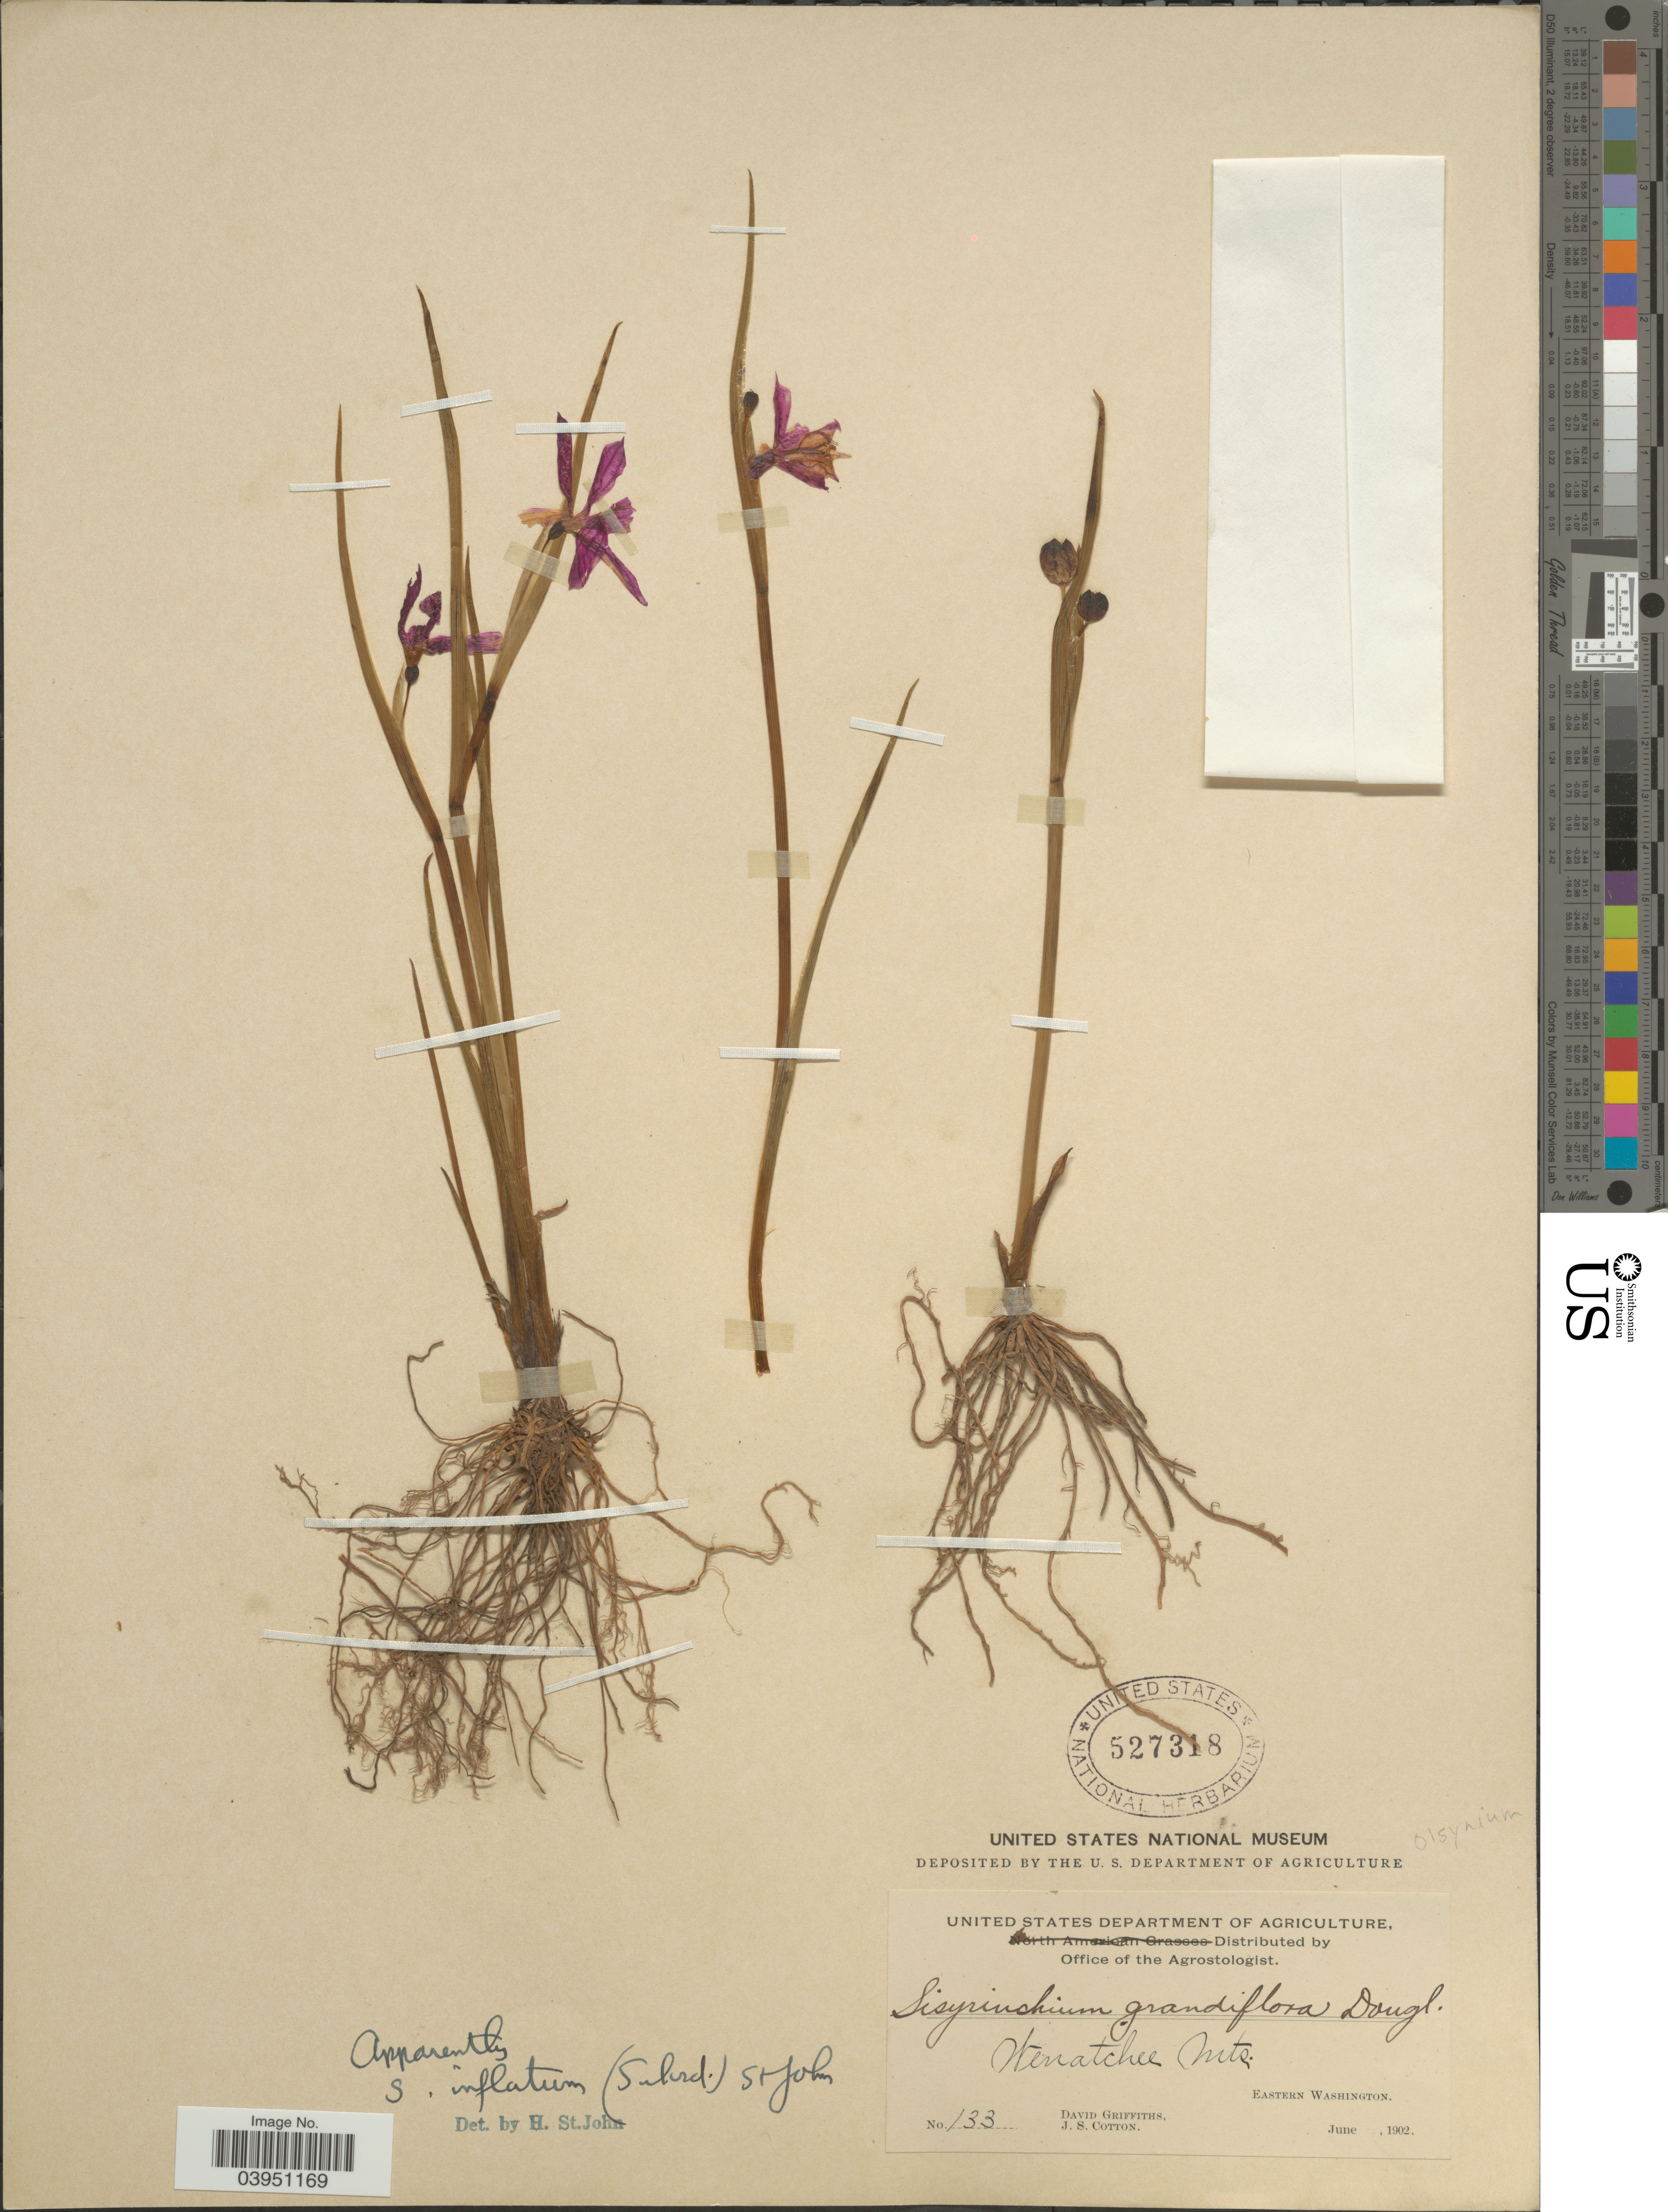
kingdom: Plantae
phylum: Tracheophyta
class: Liliopsida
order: Asparagales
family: Iridaceae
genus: Sisyrinchium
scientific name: Sisyrinchium inflatum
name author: (Suksd.) H. St. John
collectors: D. Griffiths & J. S. Cotton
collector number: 133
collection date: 1902-06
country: United States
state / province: Washington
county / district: Chelan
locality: Wenatchee Mts. Eastern Washington.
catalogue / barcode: US 527318